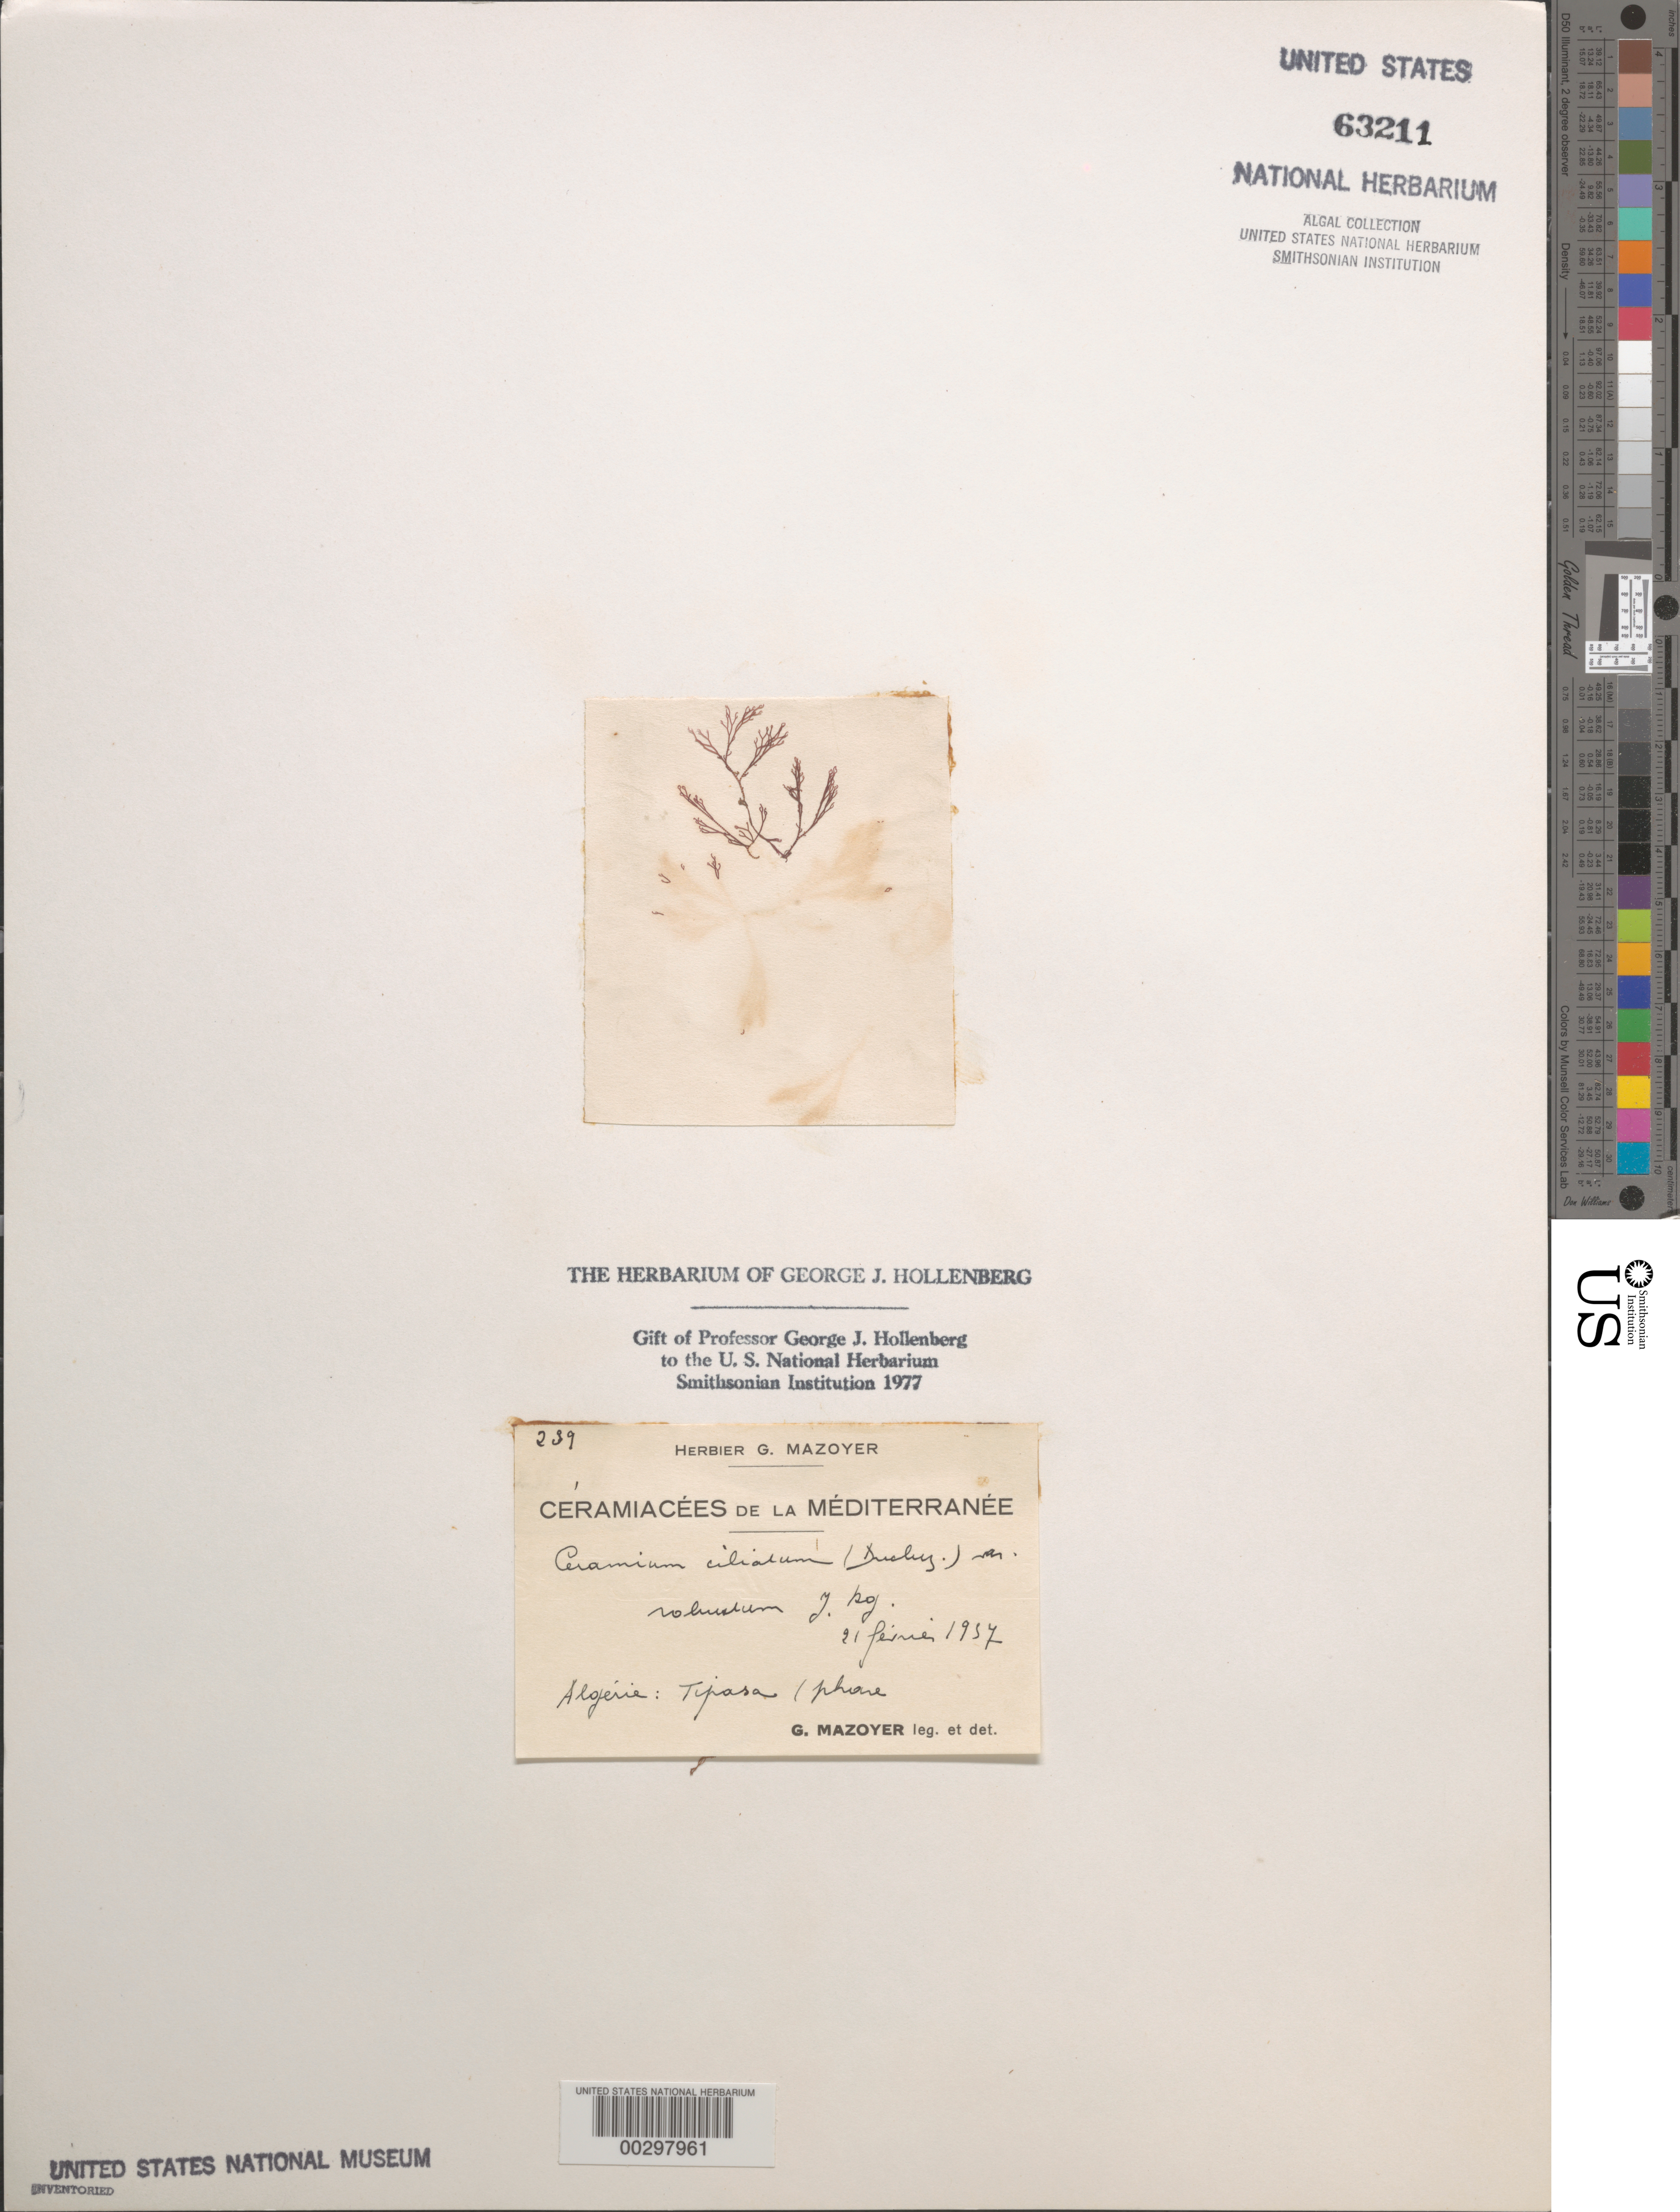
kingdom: Plantae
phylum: Rhodophyta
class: Florideophyceae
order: Ceramiales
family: Ceramiaceae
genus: Ceramium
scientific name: Ceramium ciliatum var. robustum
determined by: Feldman-Mazoyer, G.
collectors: G. Feldman-Mazoyer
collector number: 239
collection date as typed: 21 Feb 1937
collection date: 1937-02-21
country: Algeria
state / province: Alger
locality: Tipasa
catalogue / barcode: US 63211